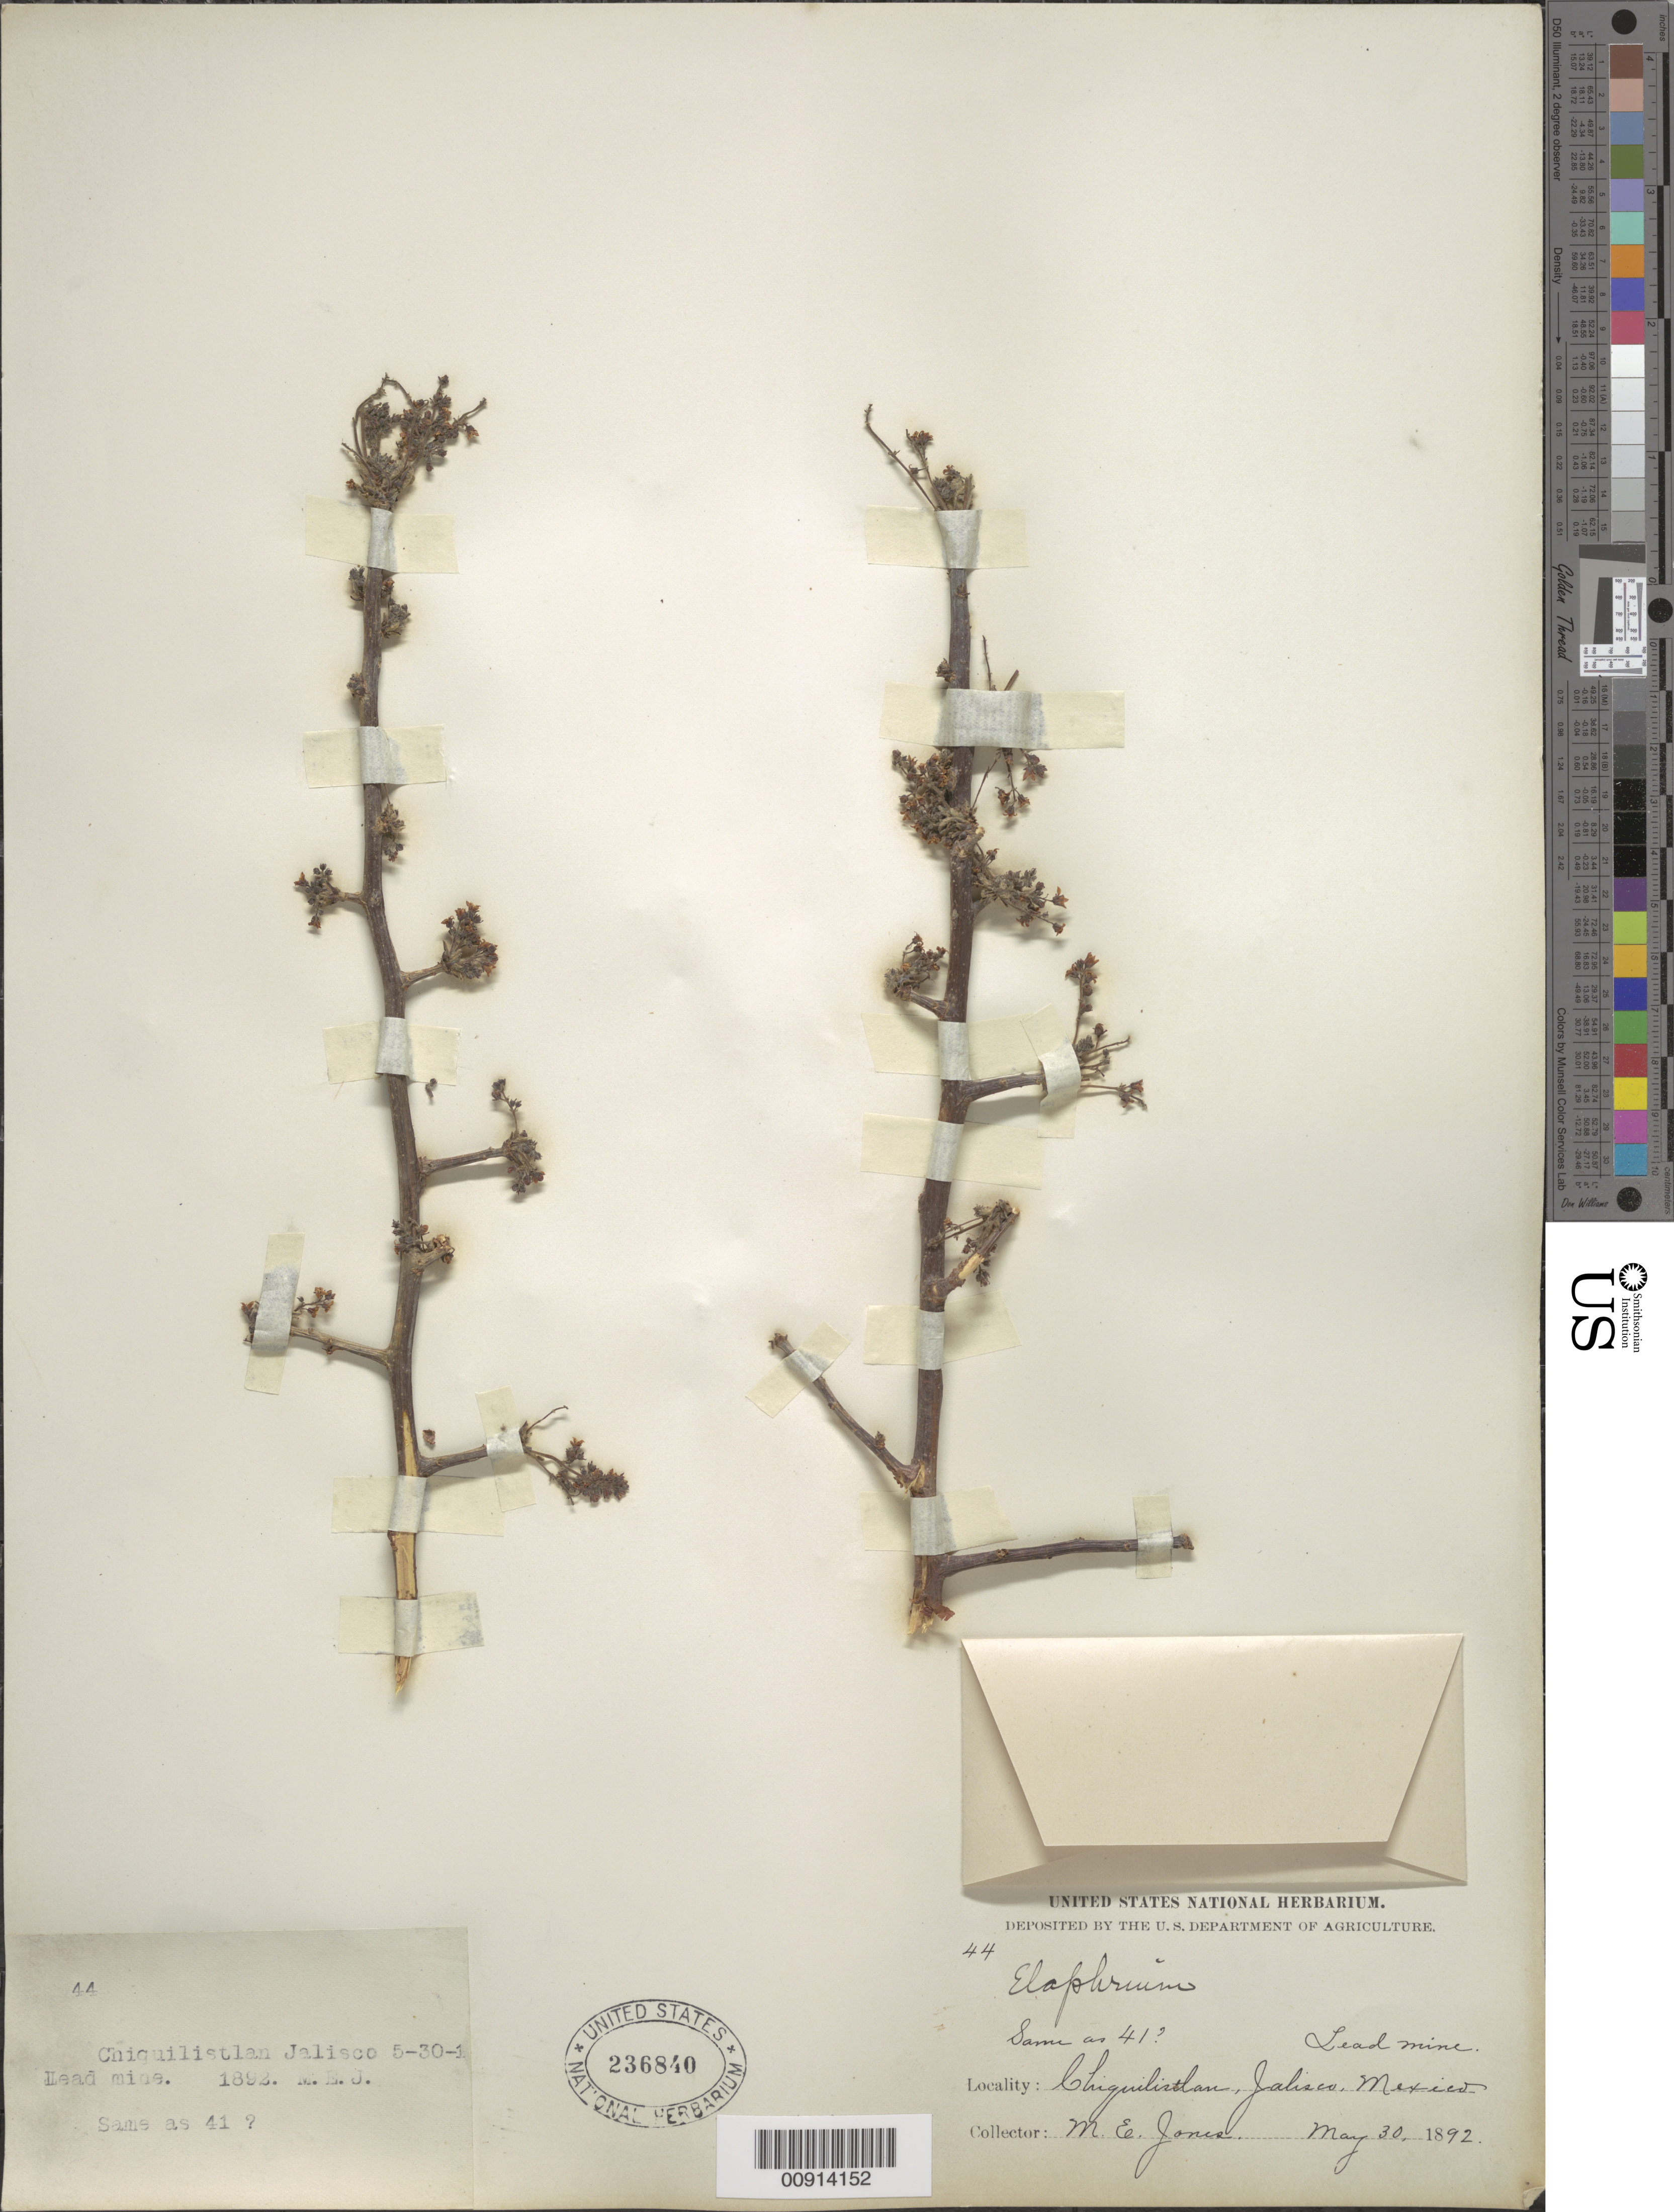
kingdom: Plantae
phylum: Tracheophyta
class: Magnoliopsida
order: Sapindales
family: Burseraceae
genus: Bursera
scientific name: Bursera sp.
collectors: M. E. Jones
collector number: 44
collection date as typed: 30 May 1892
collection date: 1892-05-30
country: Mexico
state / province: Jalisco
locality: Chiquilistlan, Jalisco. Lead mine.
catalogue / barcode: US 236840